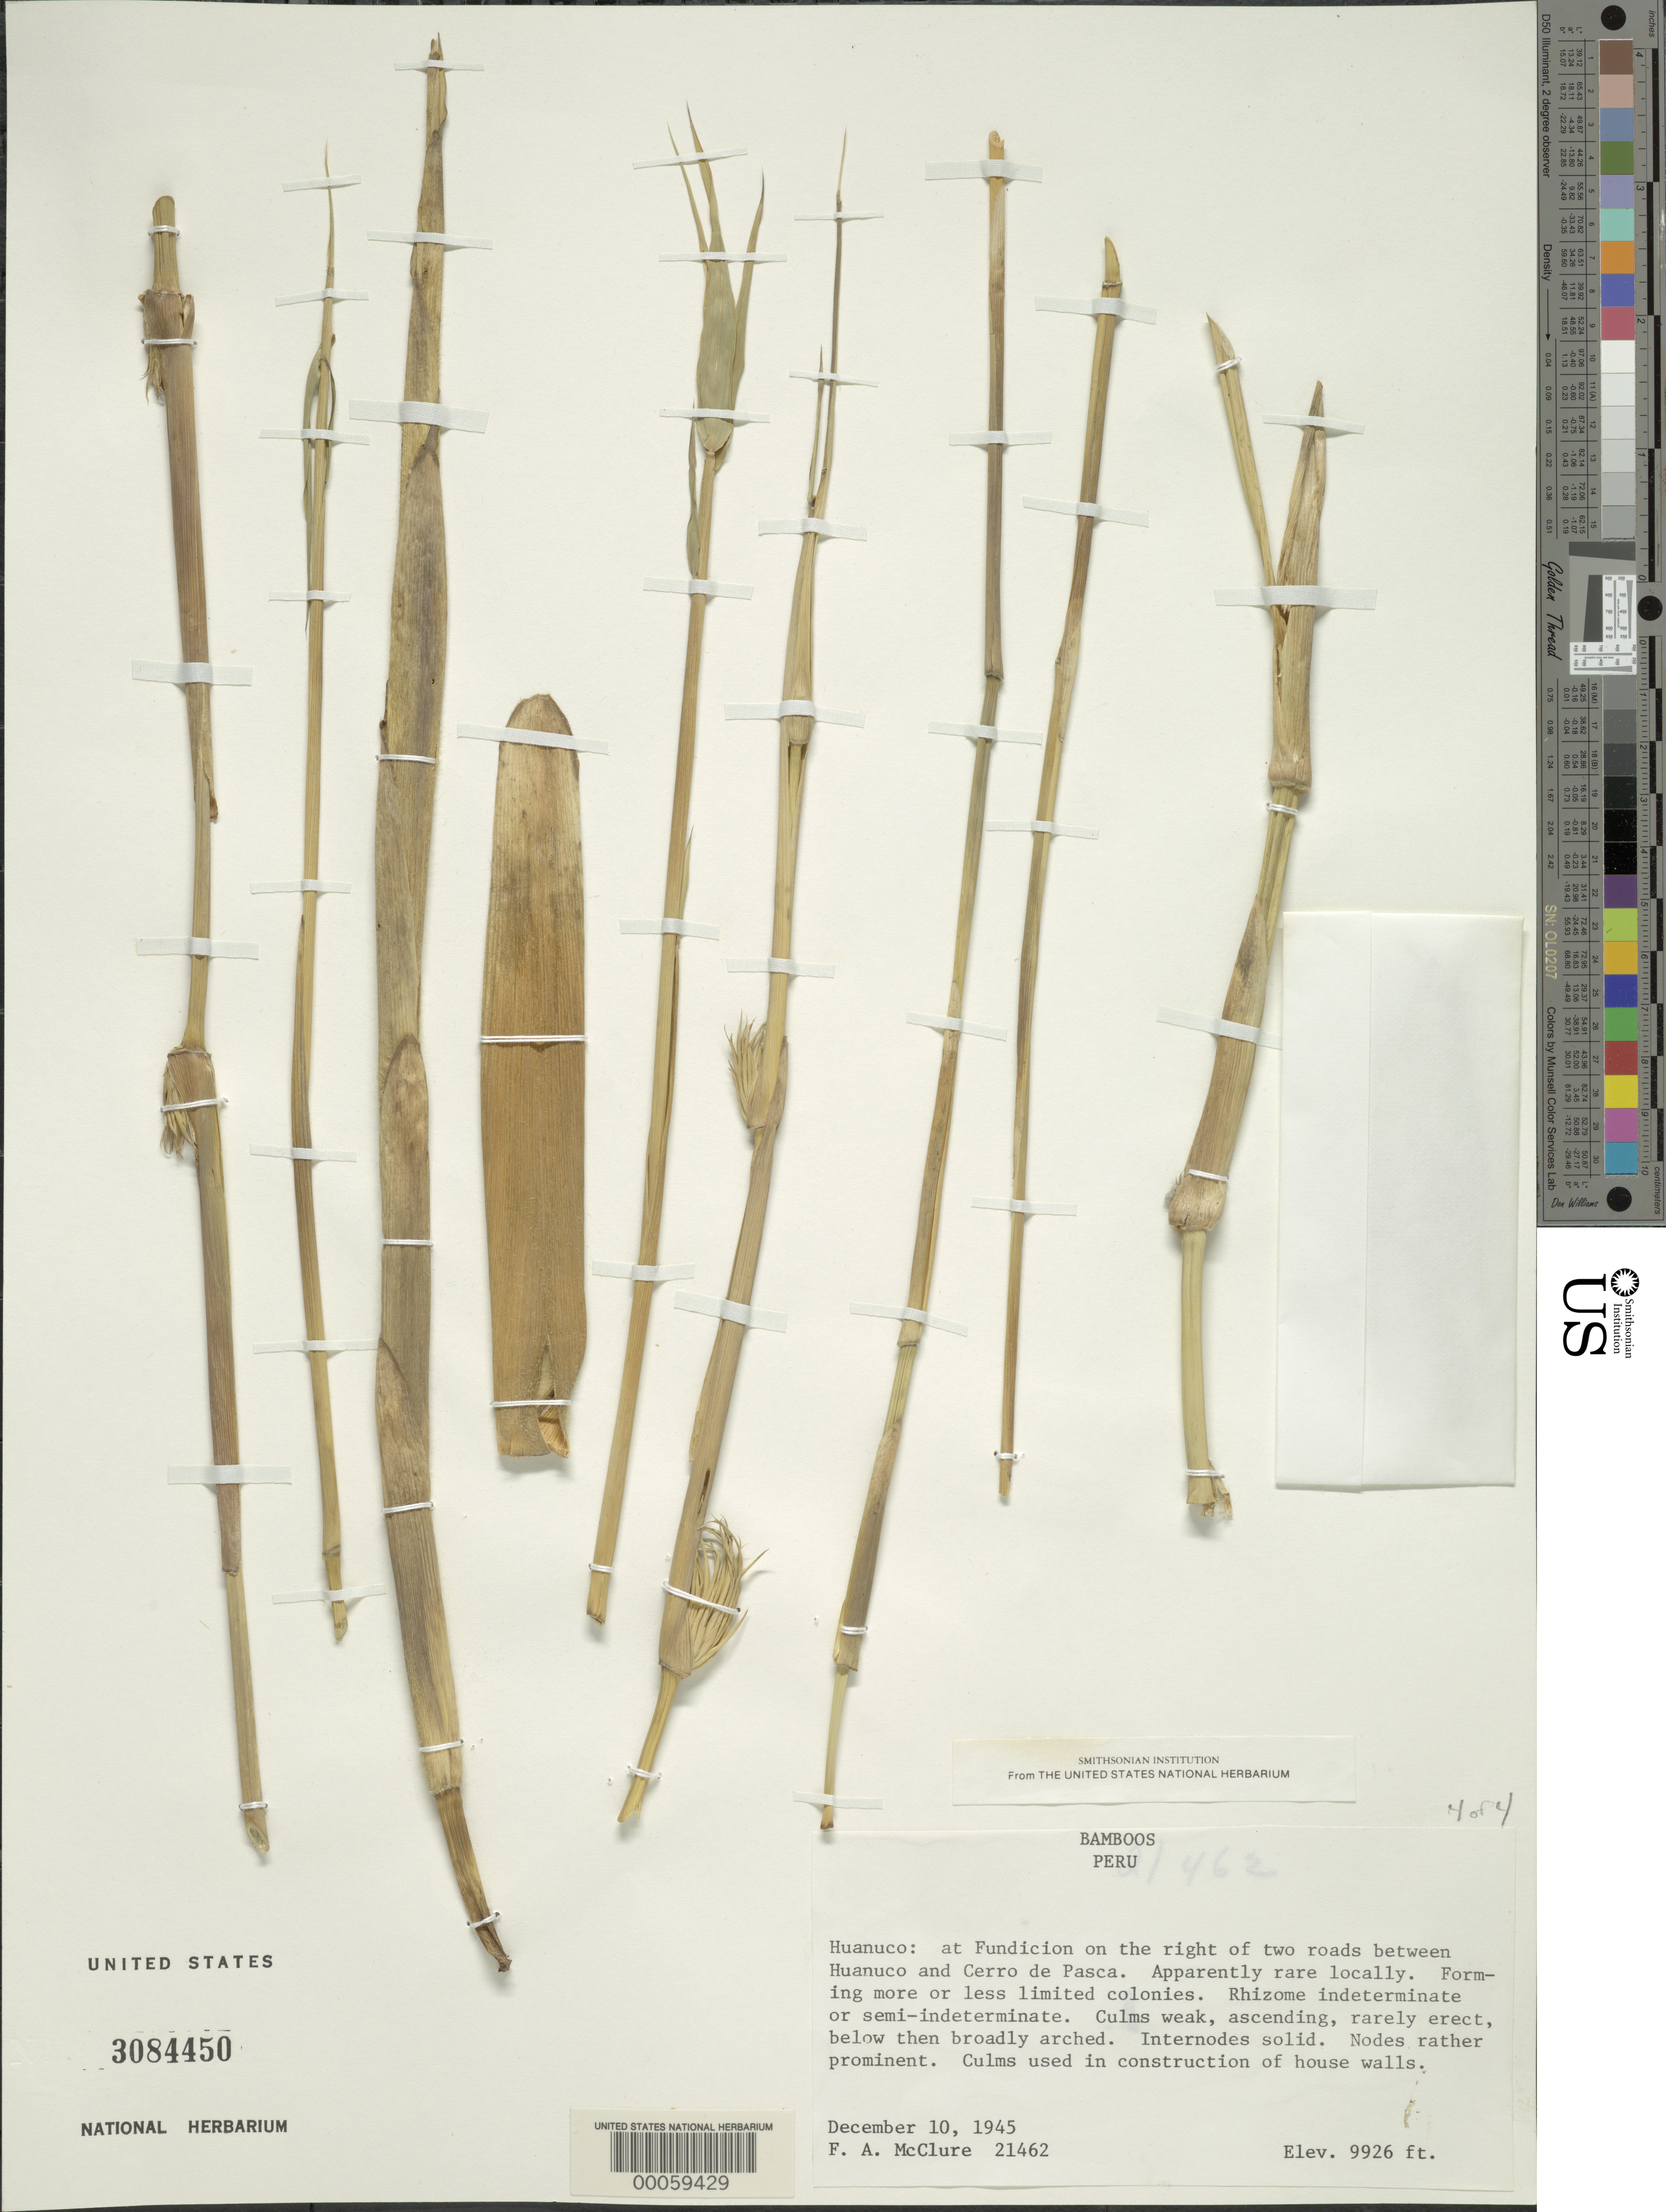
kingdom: Plantae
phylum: Tracheophyta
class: Liliopsida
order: Poales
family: Poaceae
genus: Chusquea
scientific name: Chusquea inamoena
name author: Pilg.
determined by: Guerreiro, C.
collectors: F. A. McClure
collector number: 21462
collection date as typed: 10 Dec 1945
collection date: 1945-12-10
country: Peru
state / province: Huánuco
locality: Fundación on right of 2 roads between Huánuco and Cerro de Pasco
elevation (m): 3025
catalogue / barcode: US 3084450